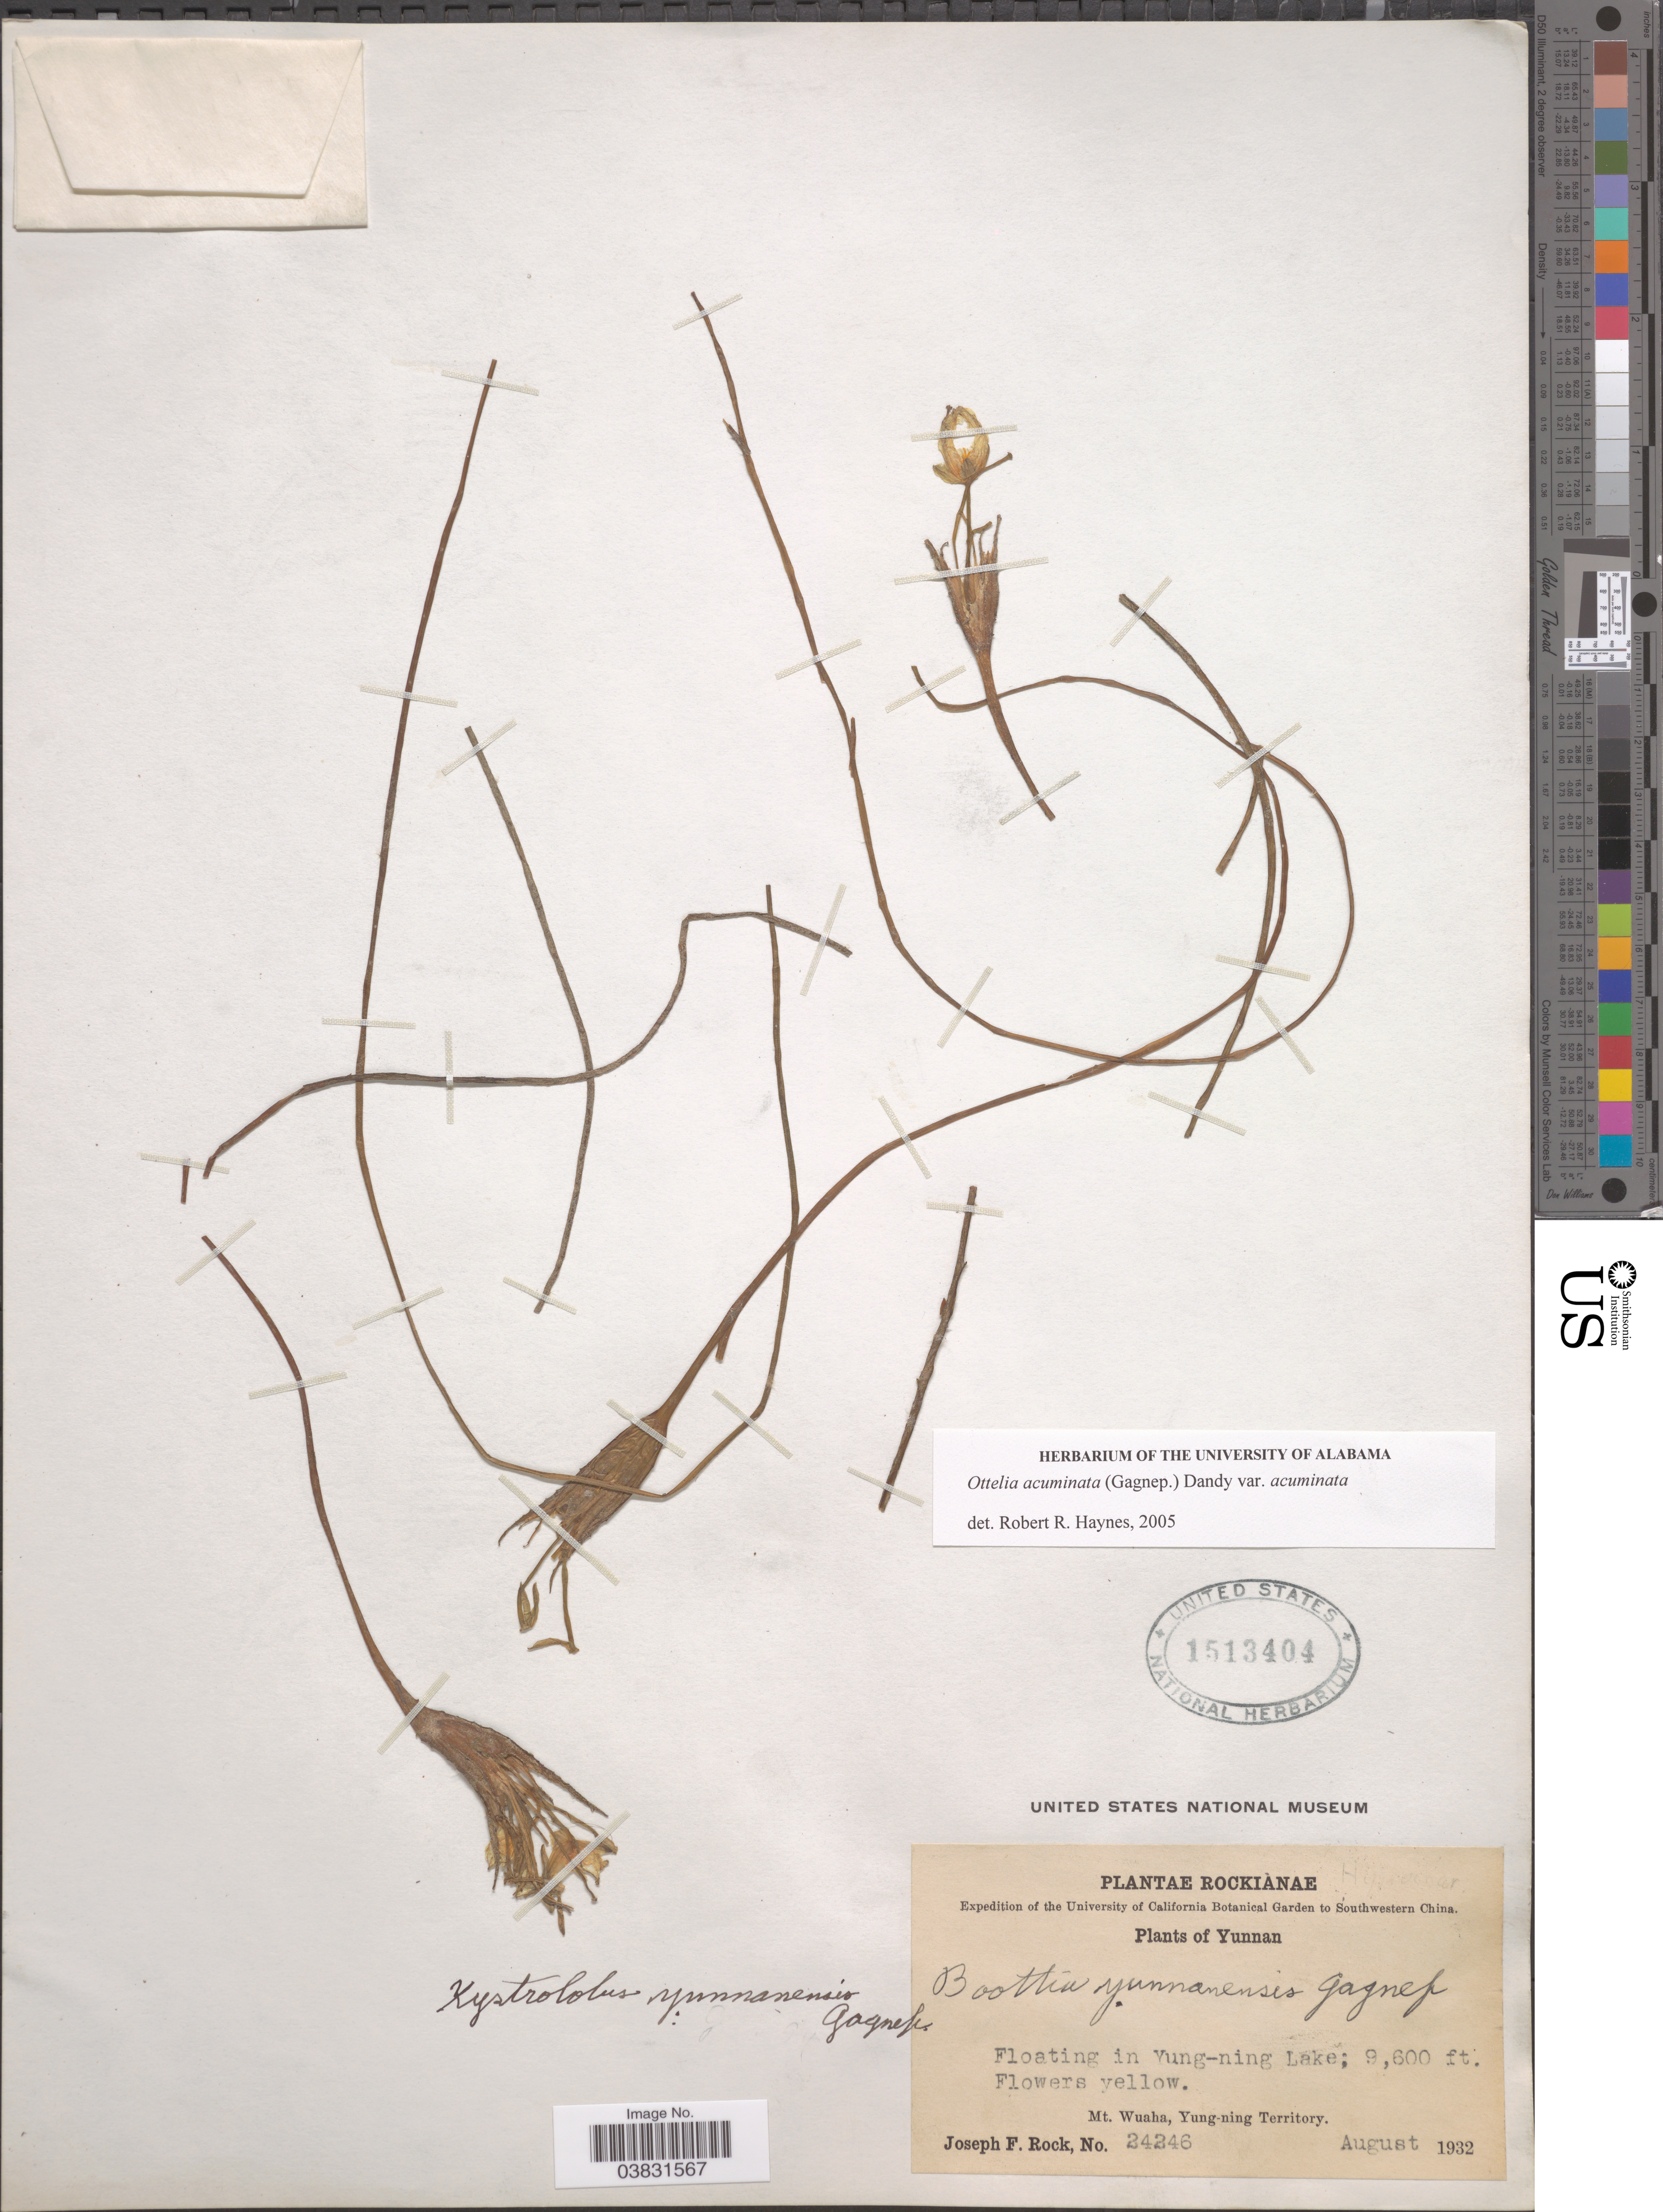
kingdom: Plantae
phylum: Tracheophyta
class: Liliopsida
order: Alismatales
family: Hydrocharitaceae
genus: Ottelia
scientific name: Ottelia acuminata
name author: (Gagnep.) Dandy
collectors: J. F. Rock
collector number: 24246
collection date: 1932-08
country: China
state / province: Yunnan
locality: In Yung-ning Lake. Mt. Wuaha, Yung-ning Territory.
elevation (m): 2926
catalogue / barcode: US 1513404